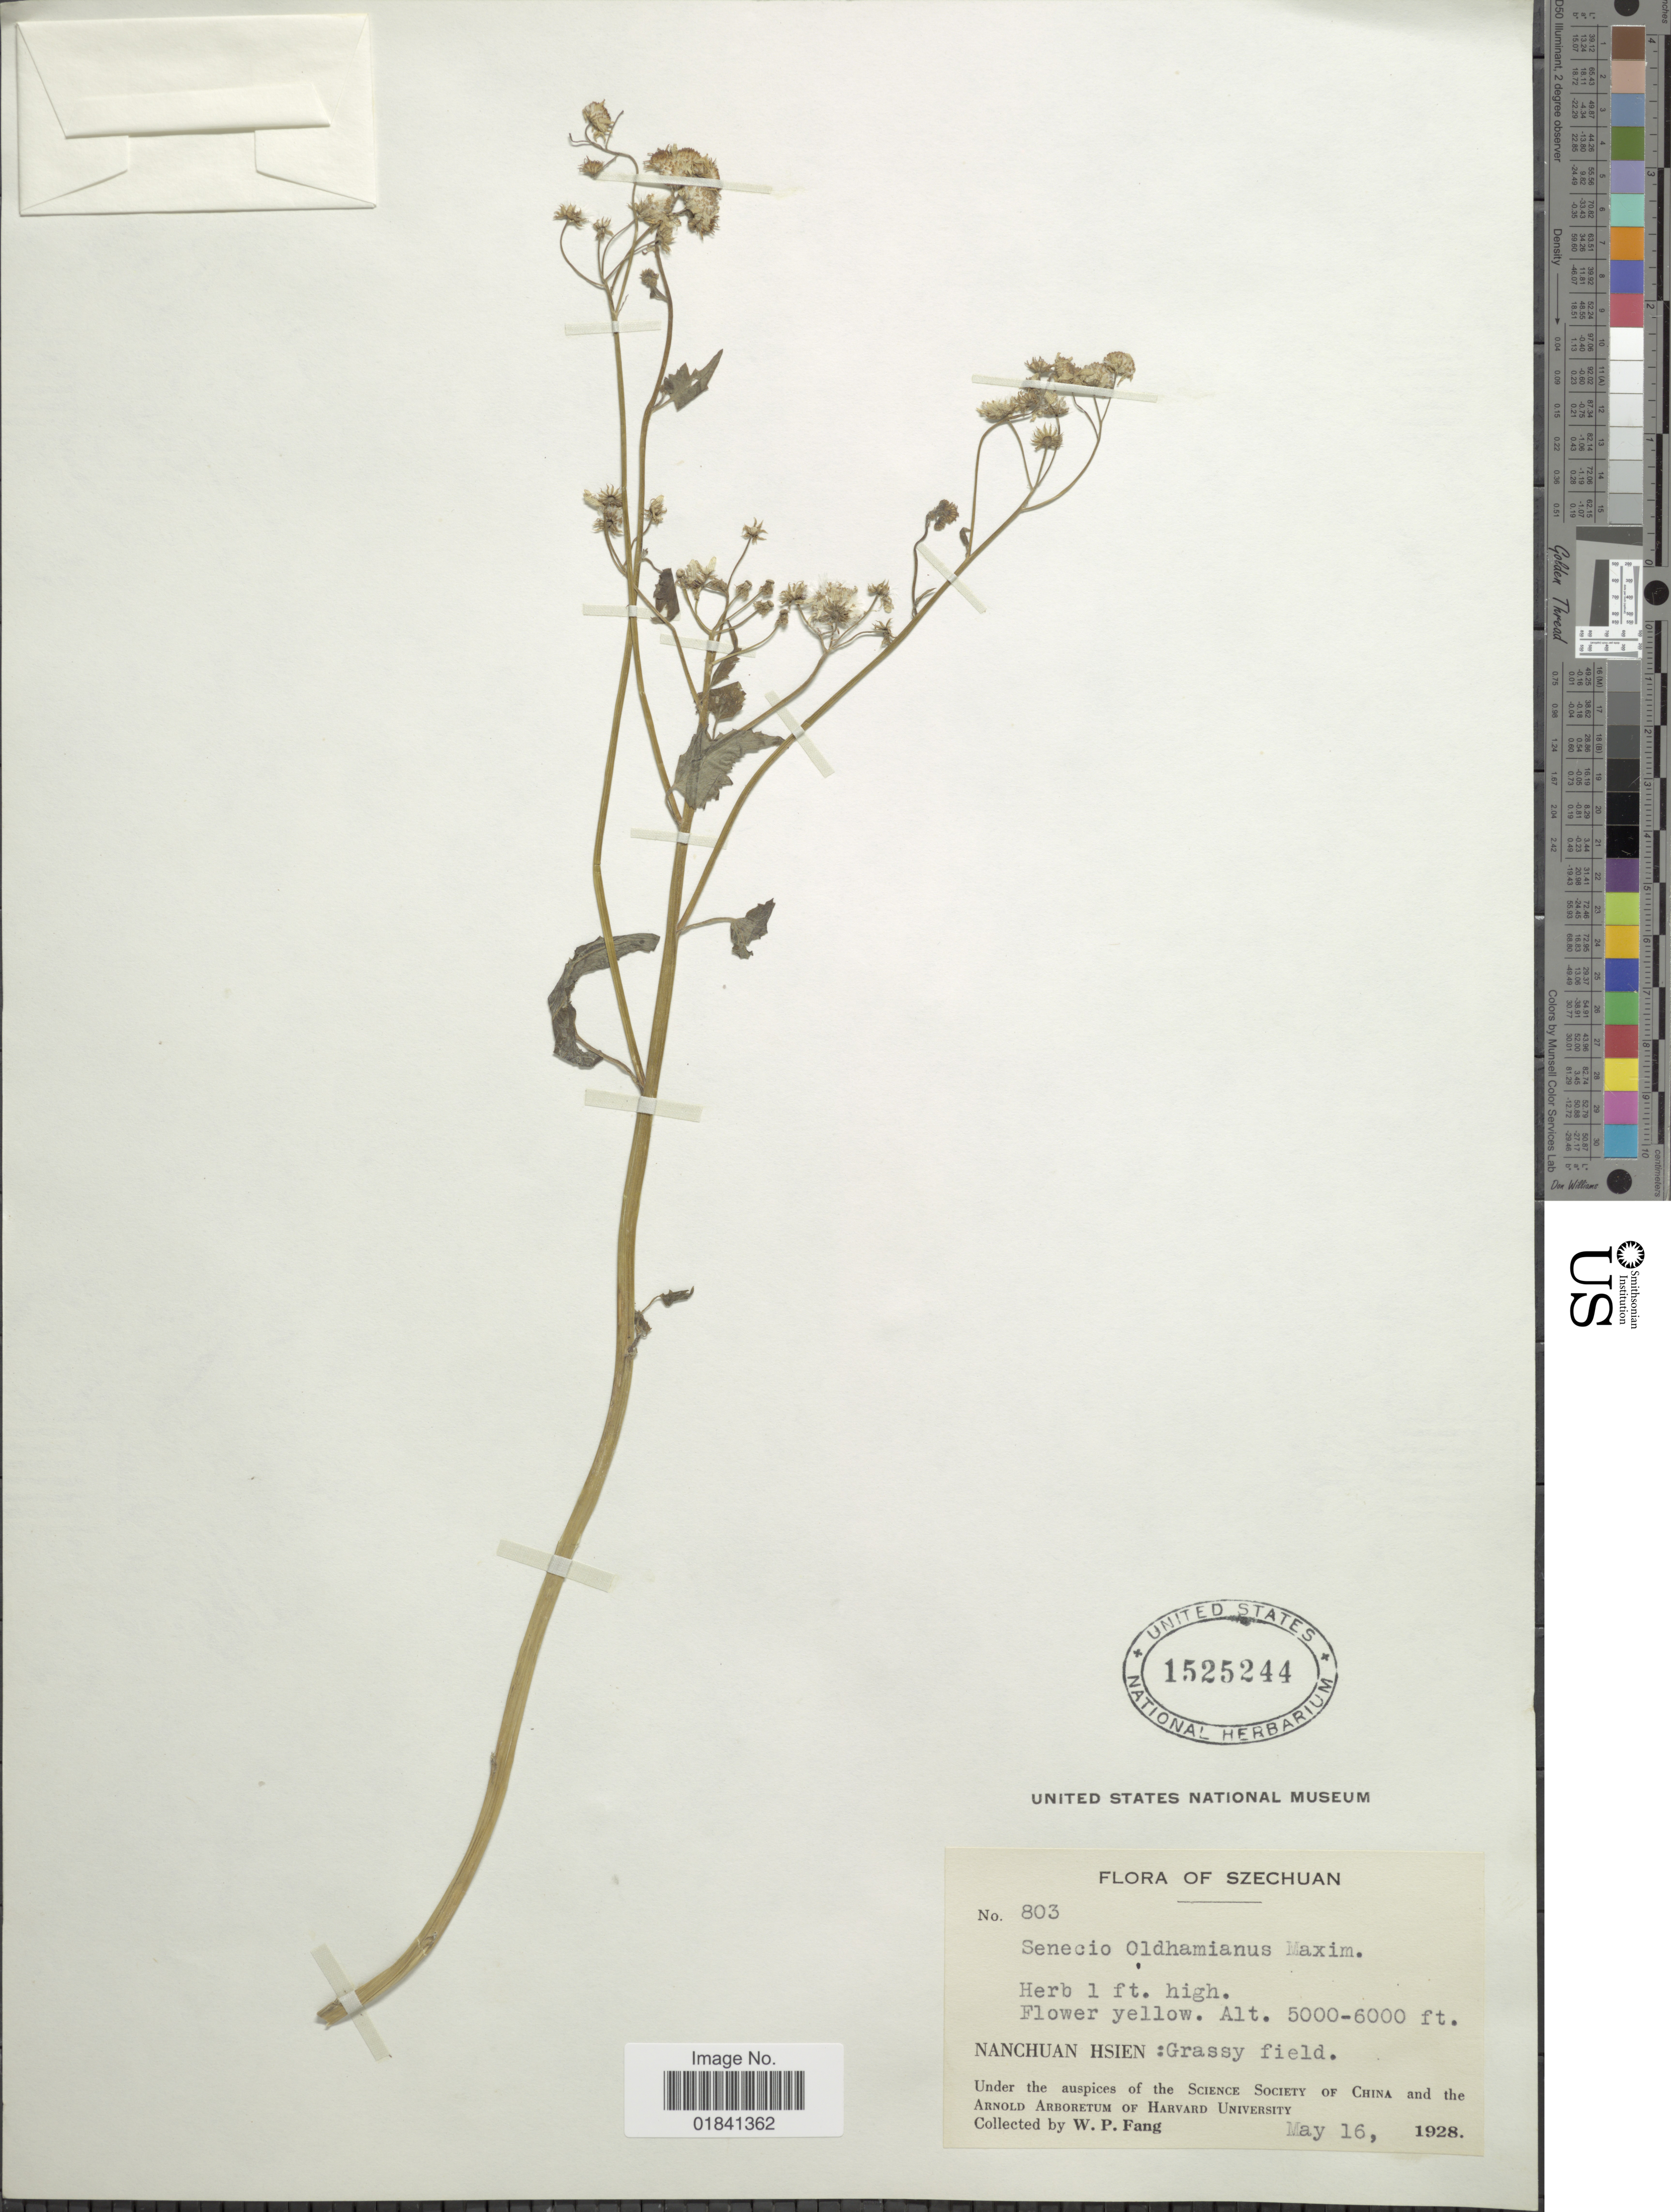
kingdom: Plantae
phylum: Tracheophyta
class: Magnoliopsida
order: Asterales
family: Asteraceae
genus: Senecio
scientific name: Senecio oldhamianus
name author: Maximowicz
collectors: W. P. Fang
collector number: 803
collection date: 1928-05-16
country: China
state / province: Sichuan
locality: Szechuan, Nanchuan Hsien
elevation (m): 1524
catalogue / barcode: US 1525244